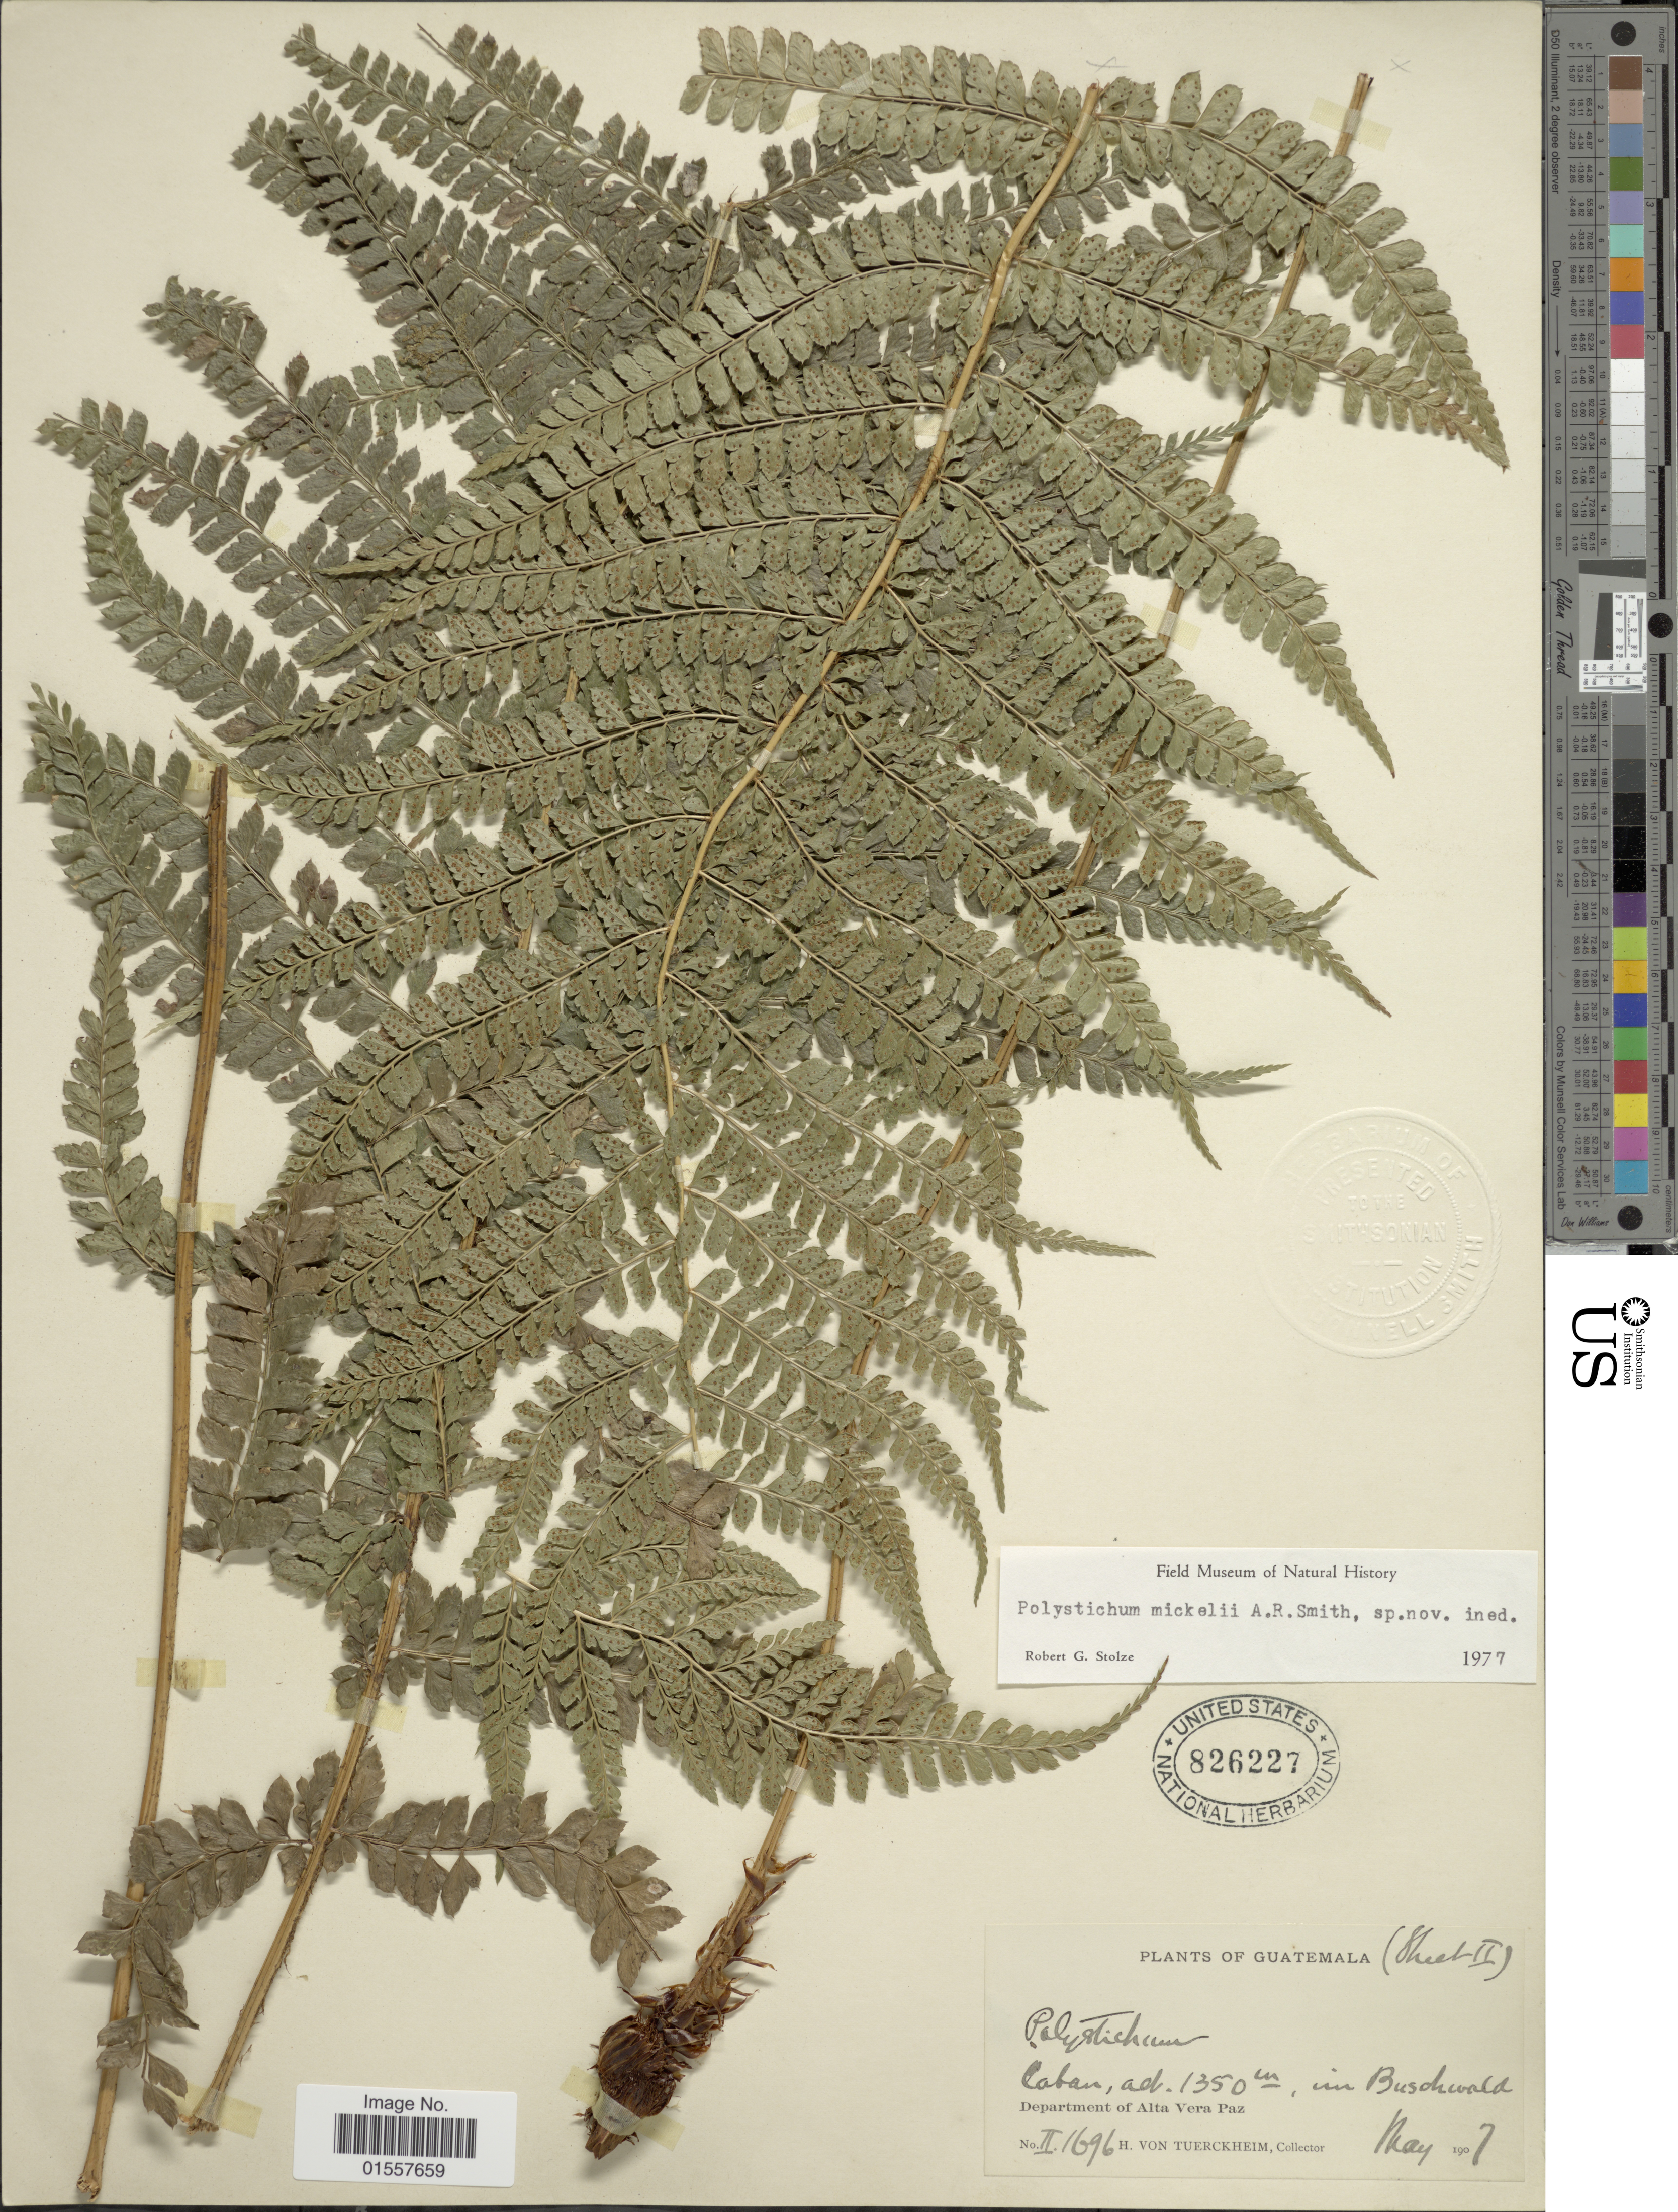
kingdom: Plantae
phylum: Tracheophyta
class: Polypodiopsida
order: Polypodiales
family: Dryopteridaceae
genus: Polystichum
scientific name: Polystichum mickelii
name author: A.R. Sm.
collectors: J. W. Thompson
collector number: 11/1696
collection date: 1907-05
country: Guatemala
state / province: Alta Verapaz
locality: Coban, in Buschwald, Department of Alta Vera Paz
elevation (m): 1350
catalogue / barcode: US 826227